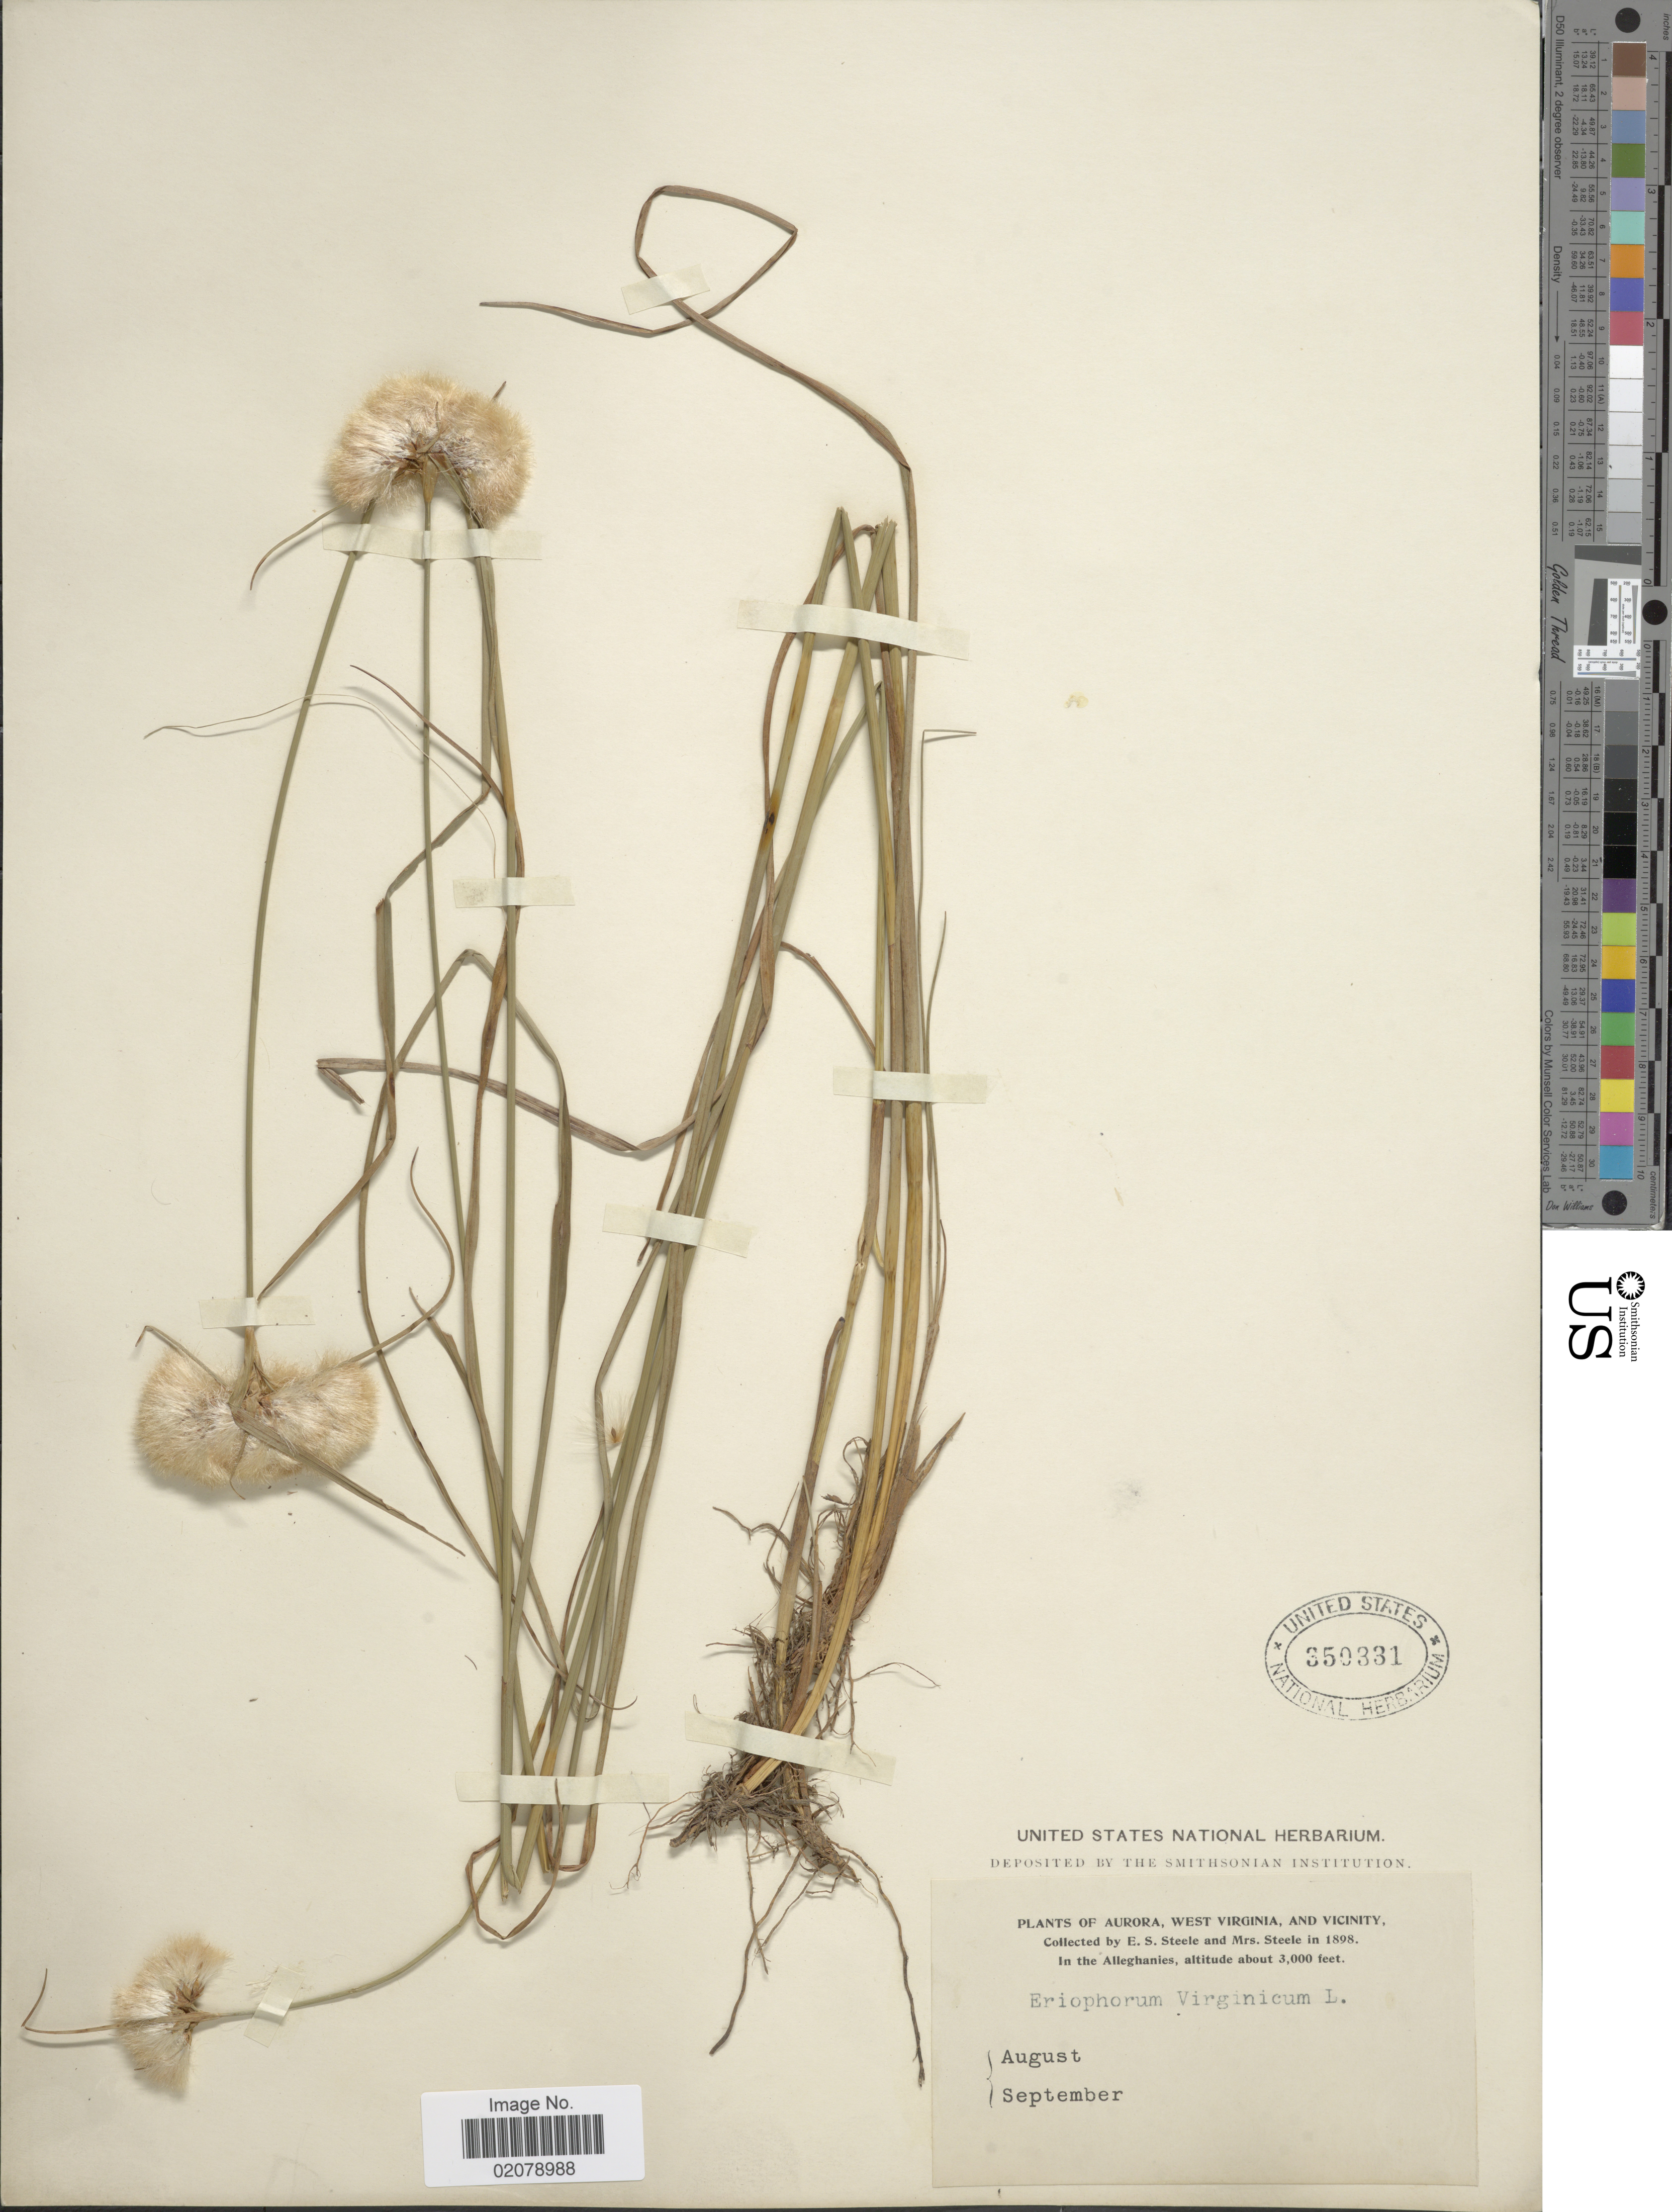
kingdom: Plantae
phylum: Tracheophyta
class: Liliopsida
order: Poales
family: Cyperaceae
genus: Eriophorum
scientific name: Eriophorum virginicum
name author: L.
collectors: E. Steele & Mrs. E. S. Steele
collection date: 1898-08/1898-09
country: United States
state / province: West Virginia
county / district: Preston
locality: Aurora, West Virginia, and Vicinity, In the Alleghanies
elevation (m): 914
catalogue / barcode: US 350331